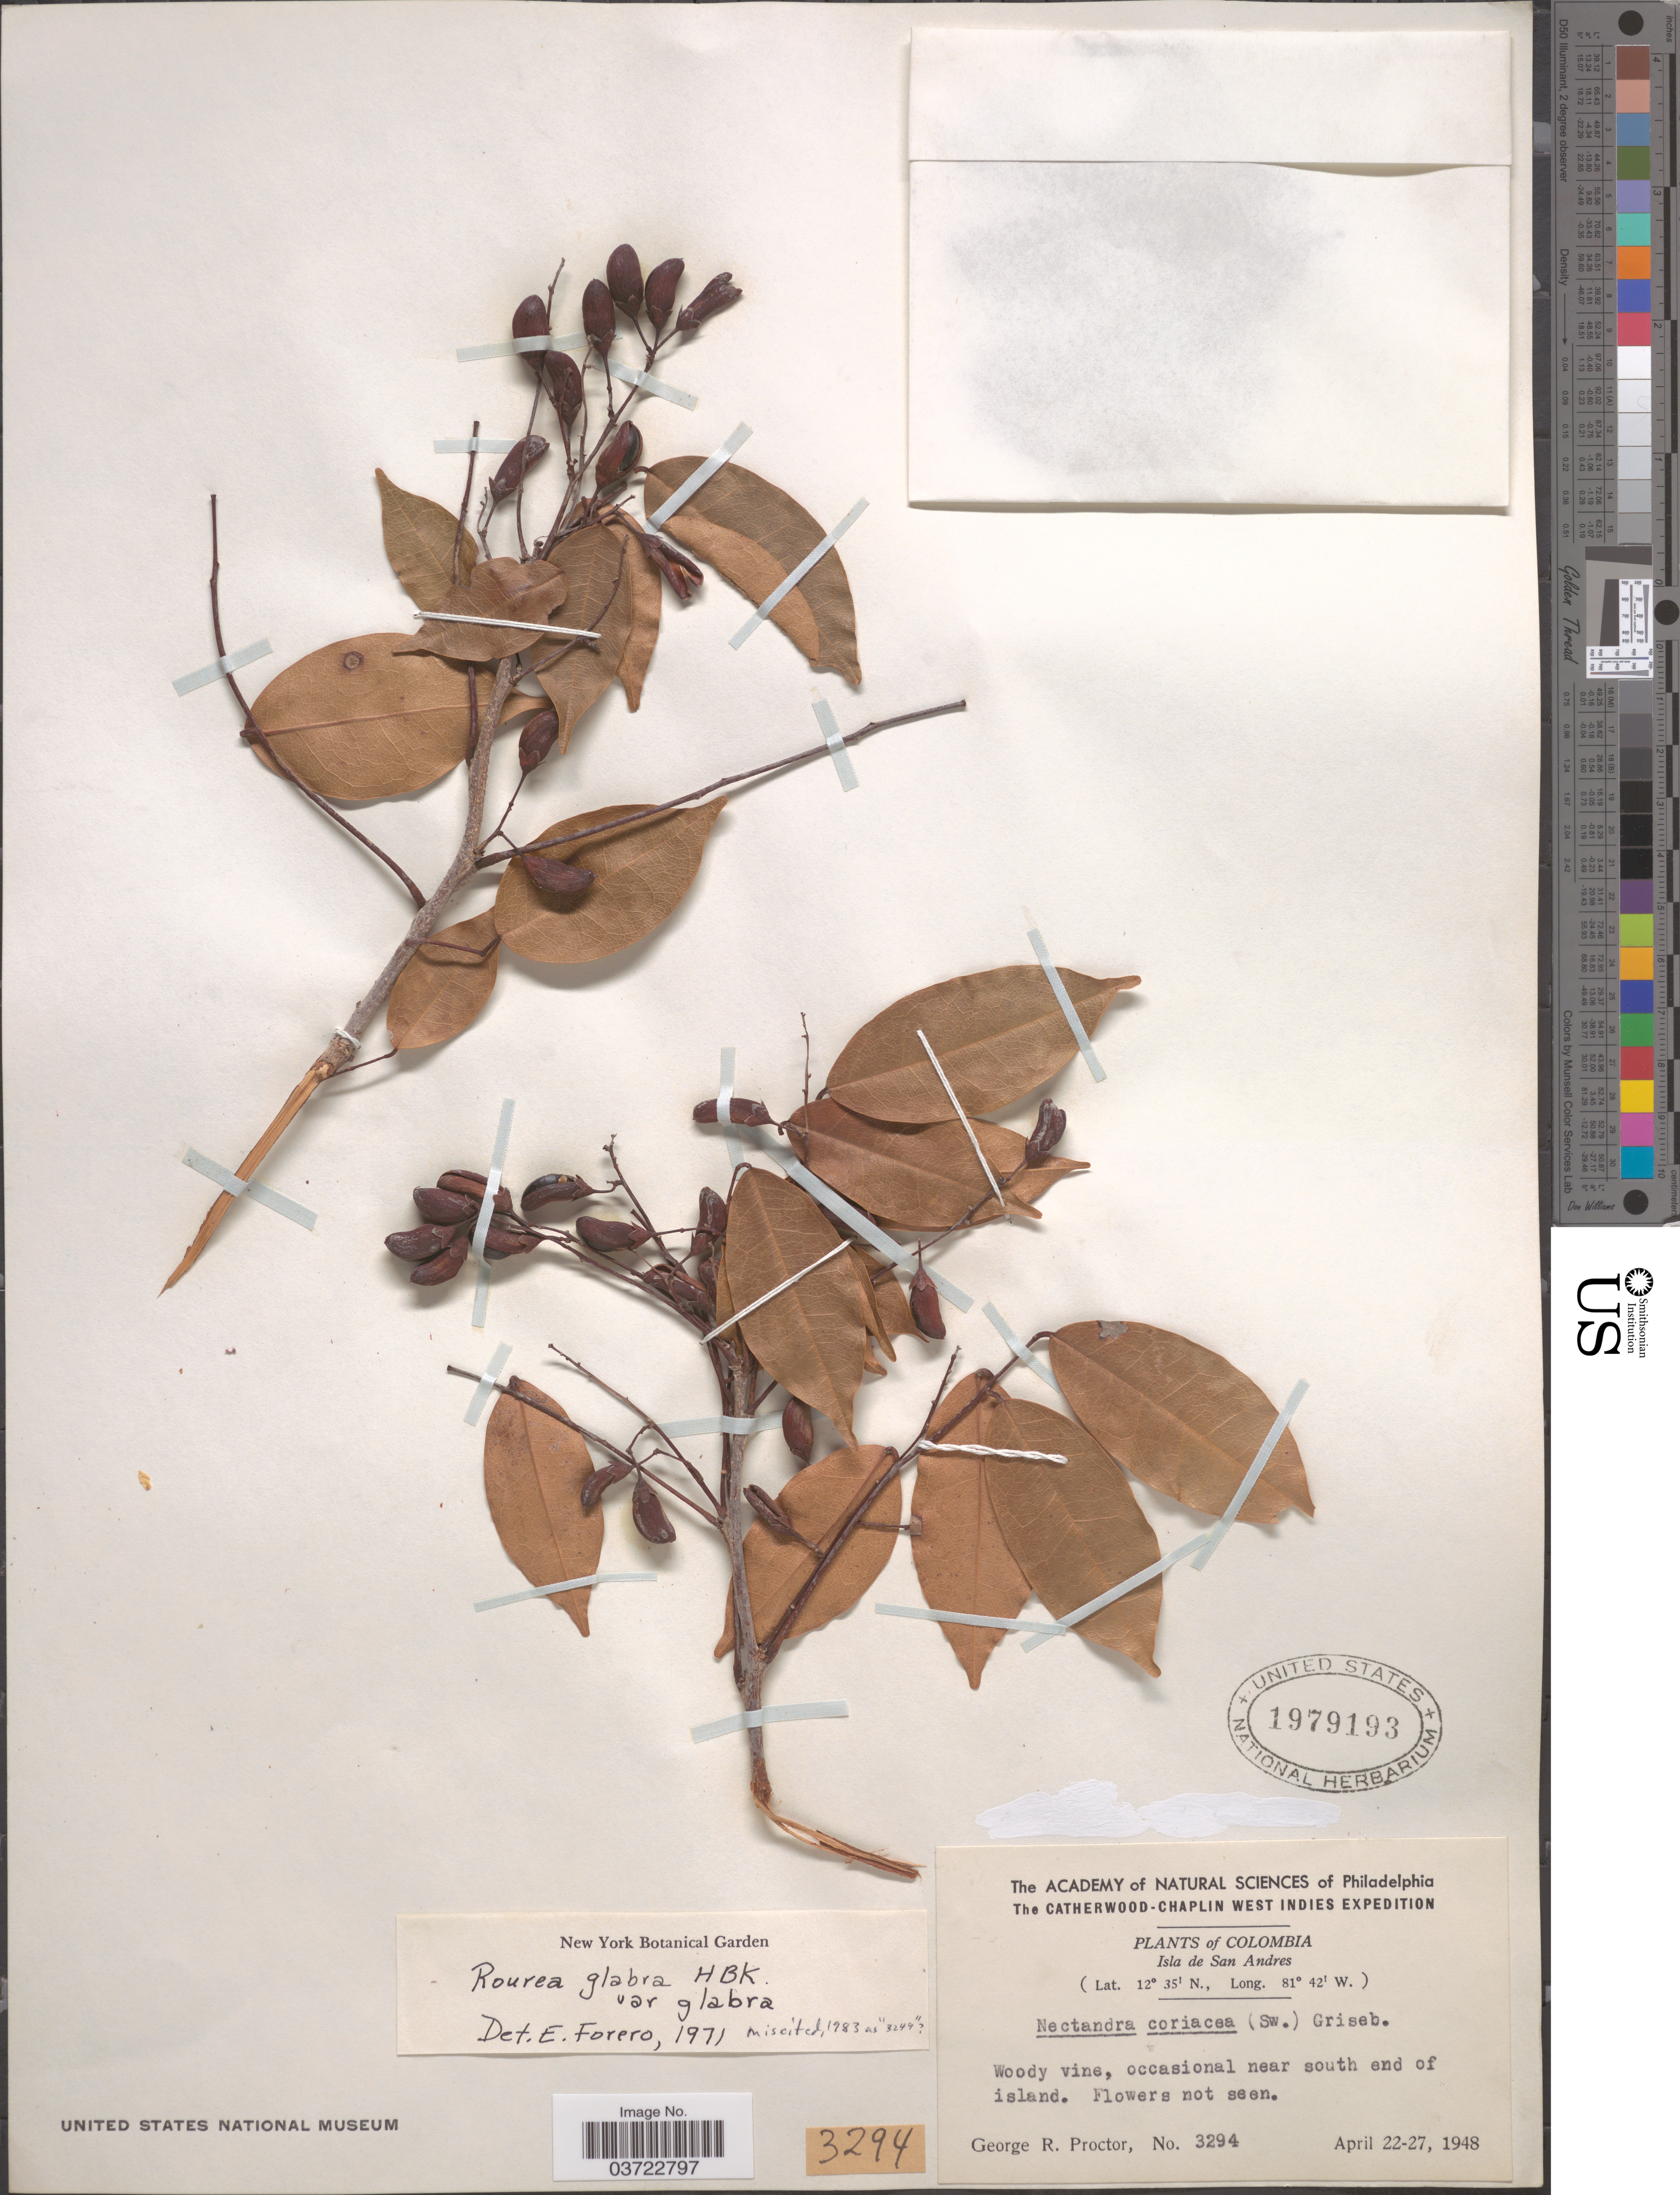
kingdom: Plantae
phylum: Tracheophyta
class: Magnoliopsida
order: Oxalidales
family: Connaraceae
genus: Rourea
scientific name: Rourea glabra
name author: Kunth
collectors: G. Proctor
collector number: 3294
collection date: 1948-04-22/1948-04-27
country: Colombia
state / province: San Andres y Providencia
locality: Isla de San Andres. Near south end of island.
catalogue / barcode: US 1979193